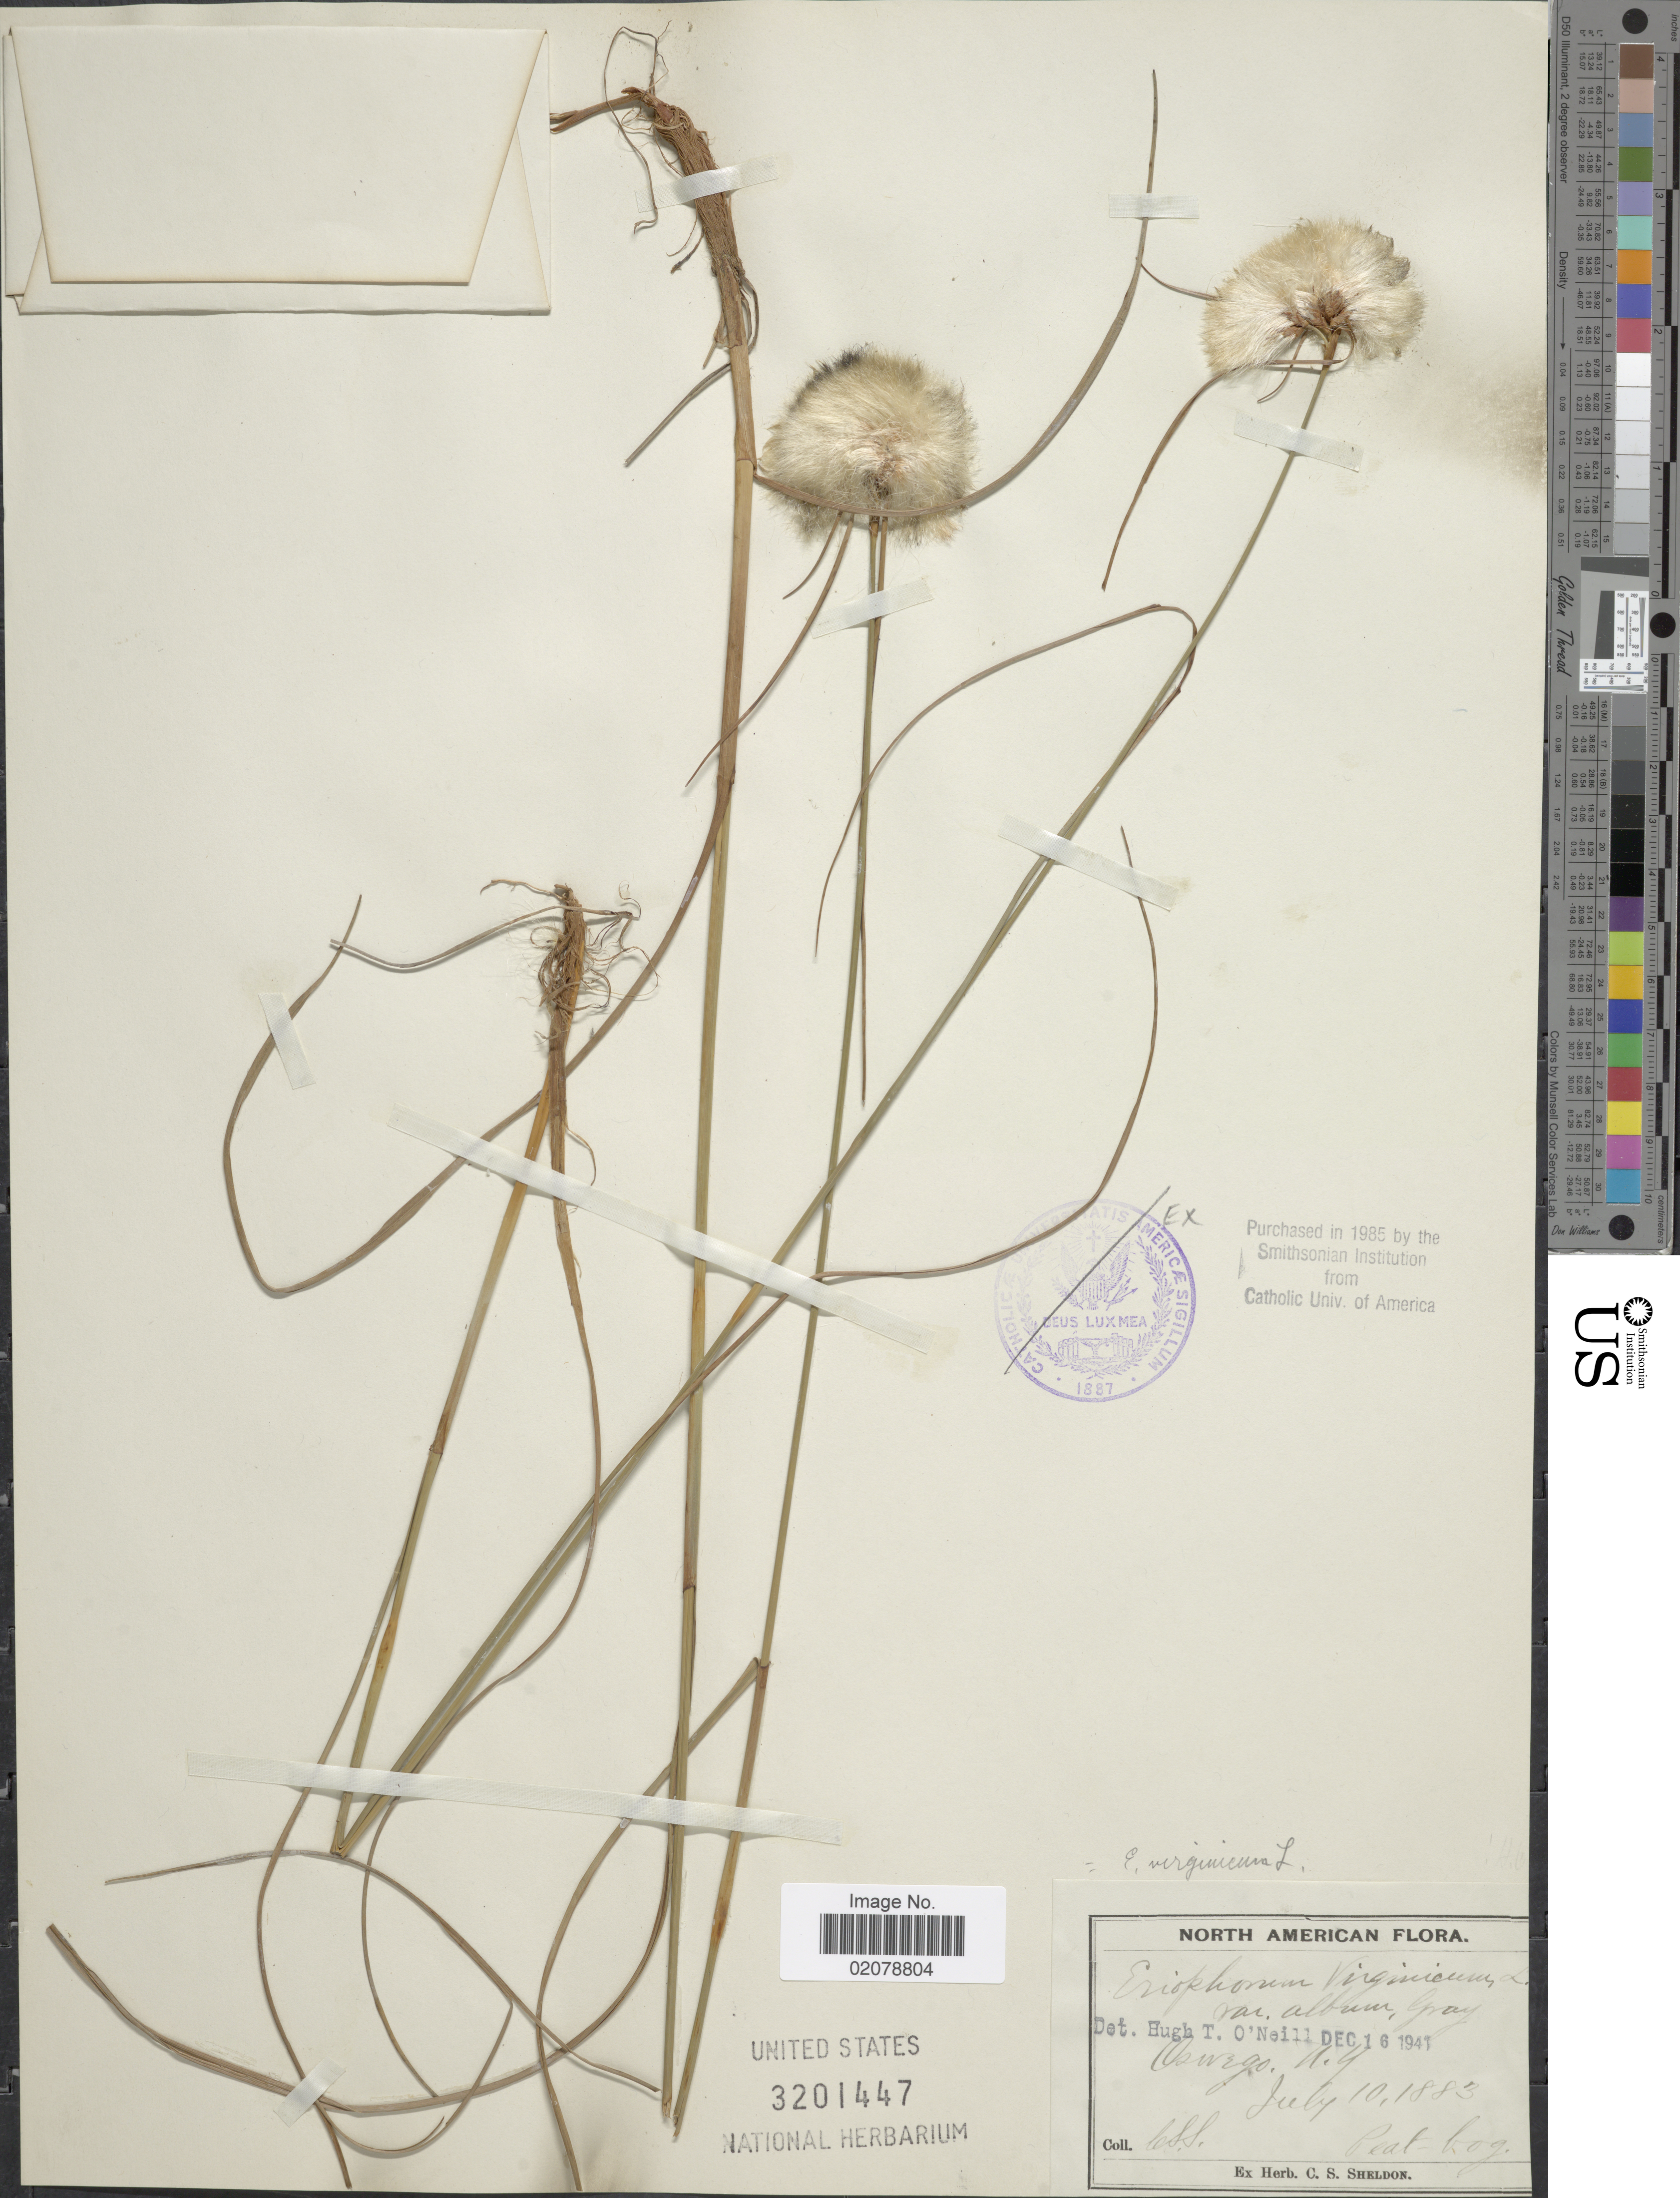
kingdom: Plantae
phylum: Tracheophyta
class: Liliopsida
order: Poales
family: Cyperaceae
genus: Eriophorum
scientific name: Eriophorum virginicum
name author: L.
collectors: C. S. Sheldon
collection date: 1883-07-10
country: United States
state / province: New York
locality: Oswego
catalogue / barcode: US 3201447